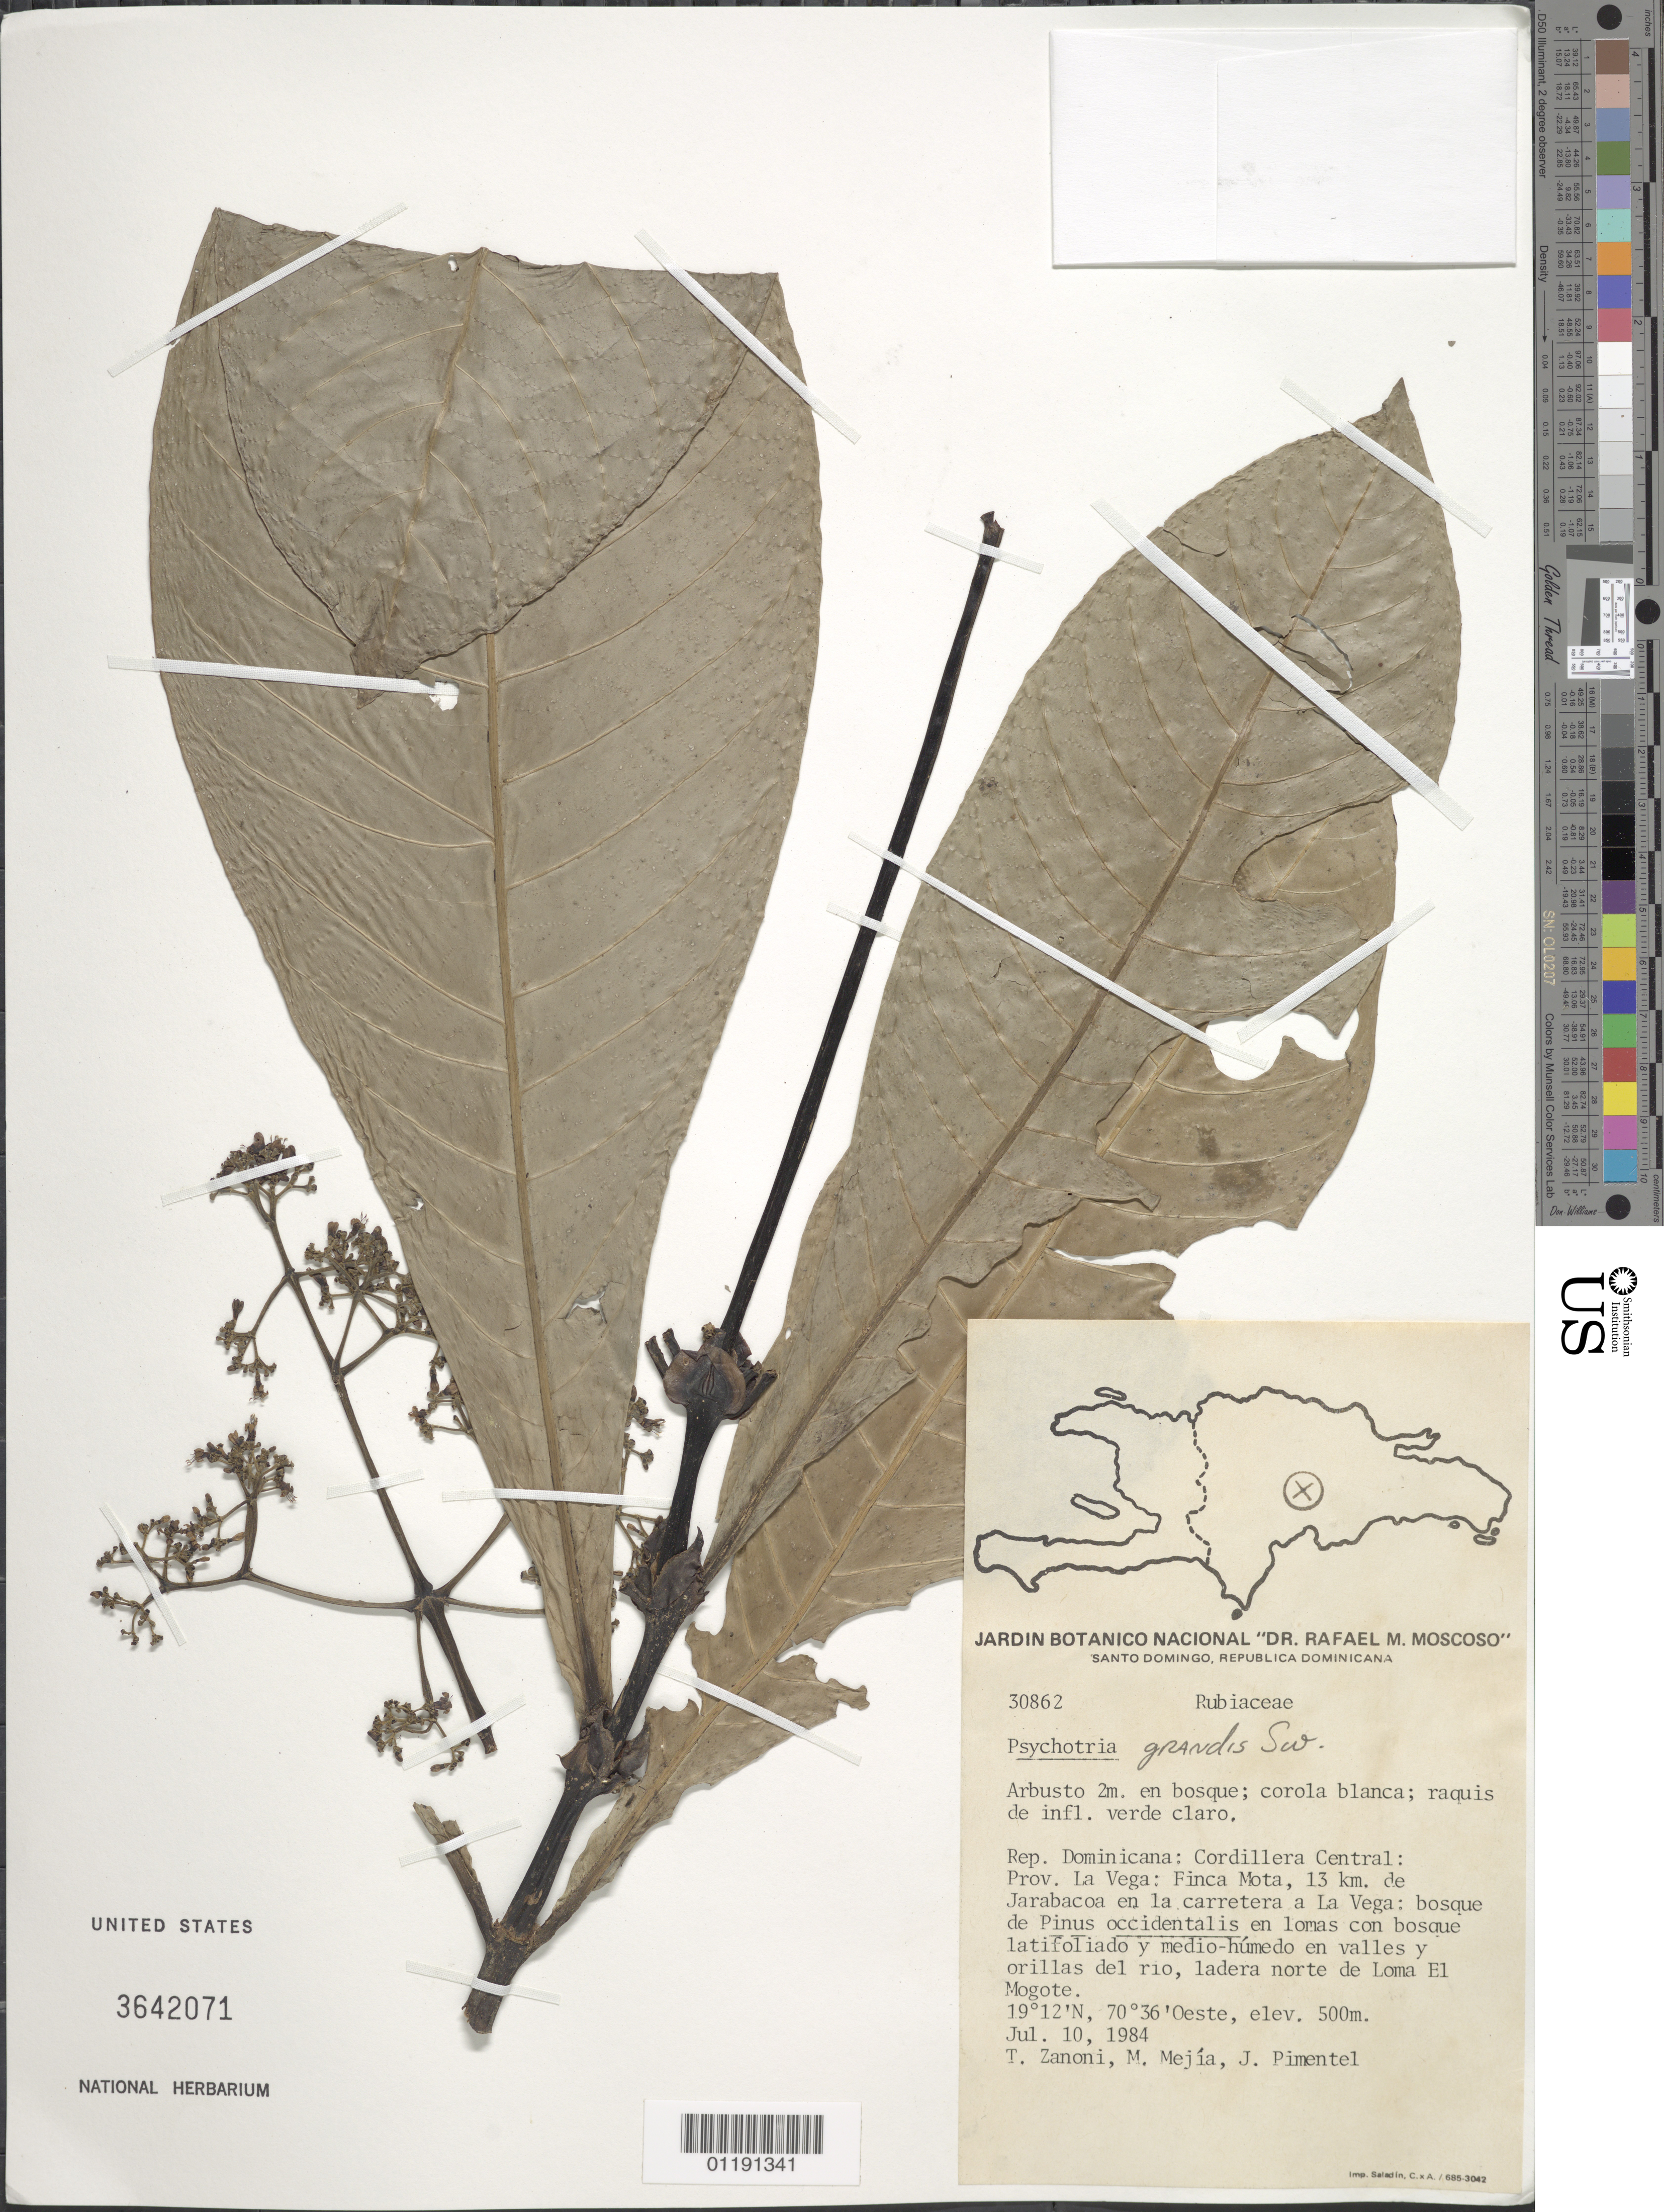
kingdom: Plantae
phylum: Tracheophyta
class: Magnoliopsida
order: Gentianales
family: Rubiaceae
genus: Psychotria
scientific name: Psychotria grandis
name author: Sw.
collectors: T. A. Zanoni, M. Mejia & J. Pimentel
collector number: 30862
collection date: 1984-07-10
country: Dominican Republic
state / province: La Vega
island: Hispaniola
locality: Cordillera Central: Finca Mota, 13 km. from Jarabacoa on the road to La Vega.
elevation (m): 500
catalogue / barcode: US 3642071